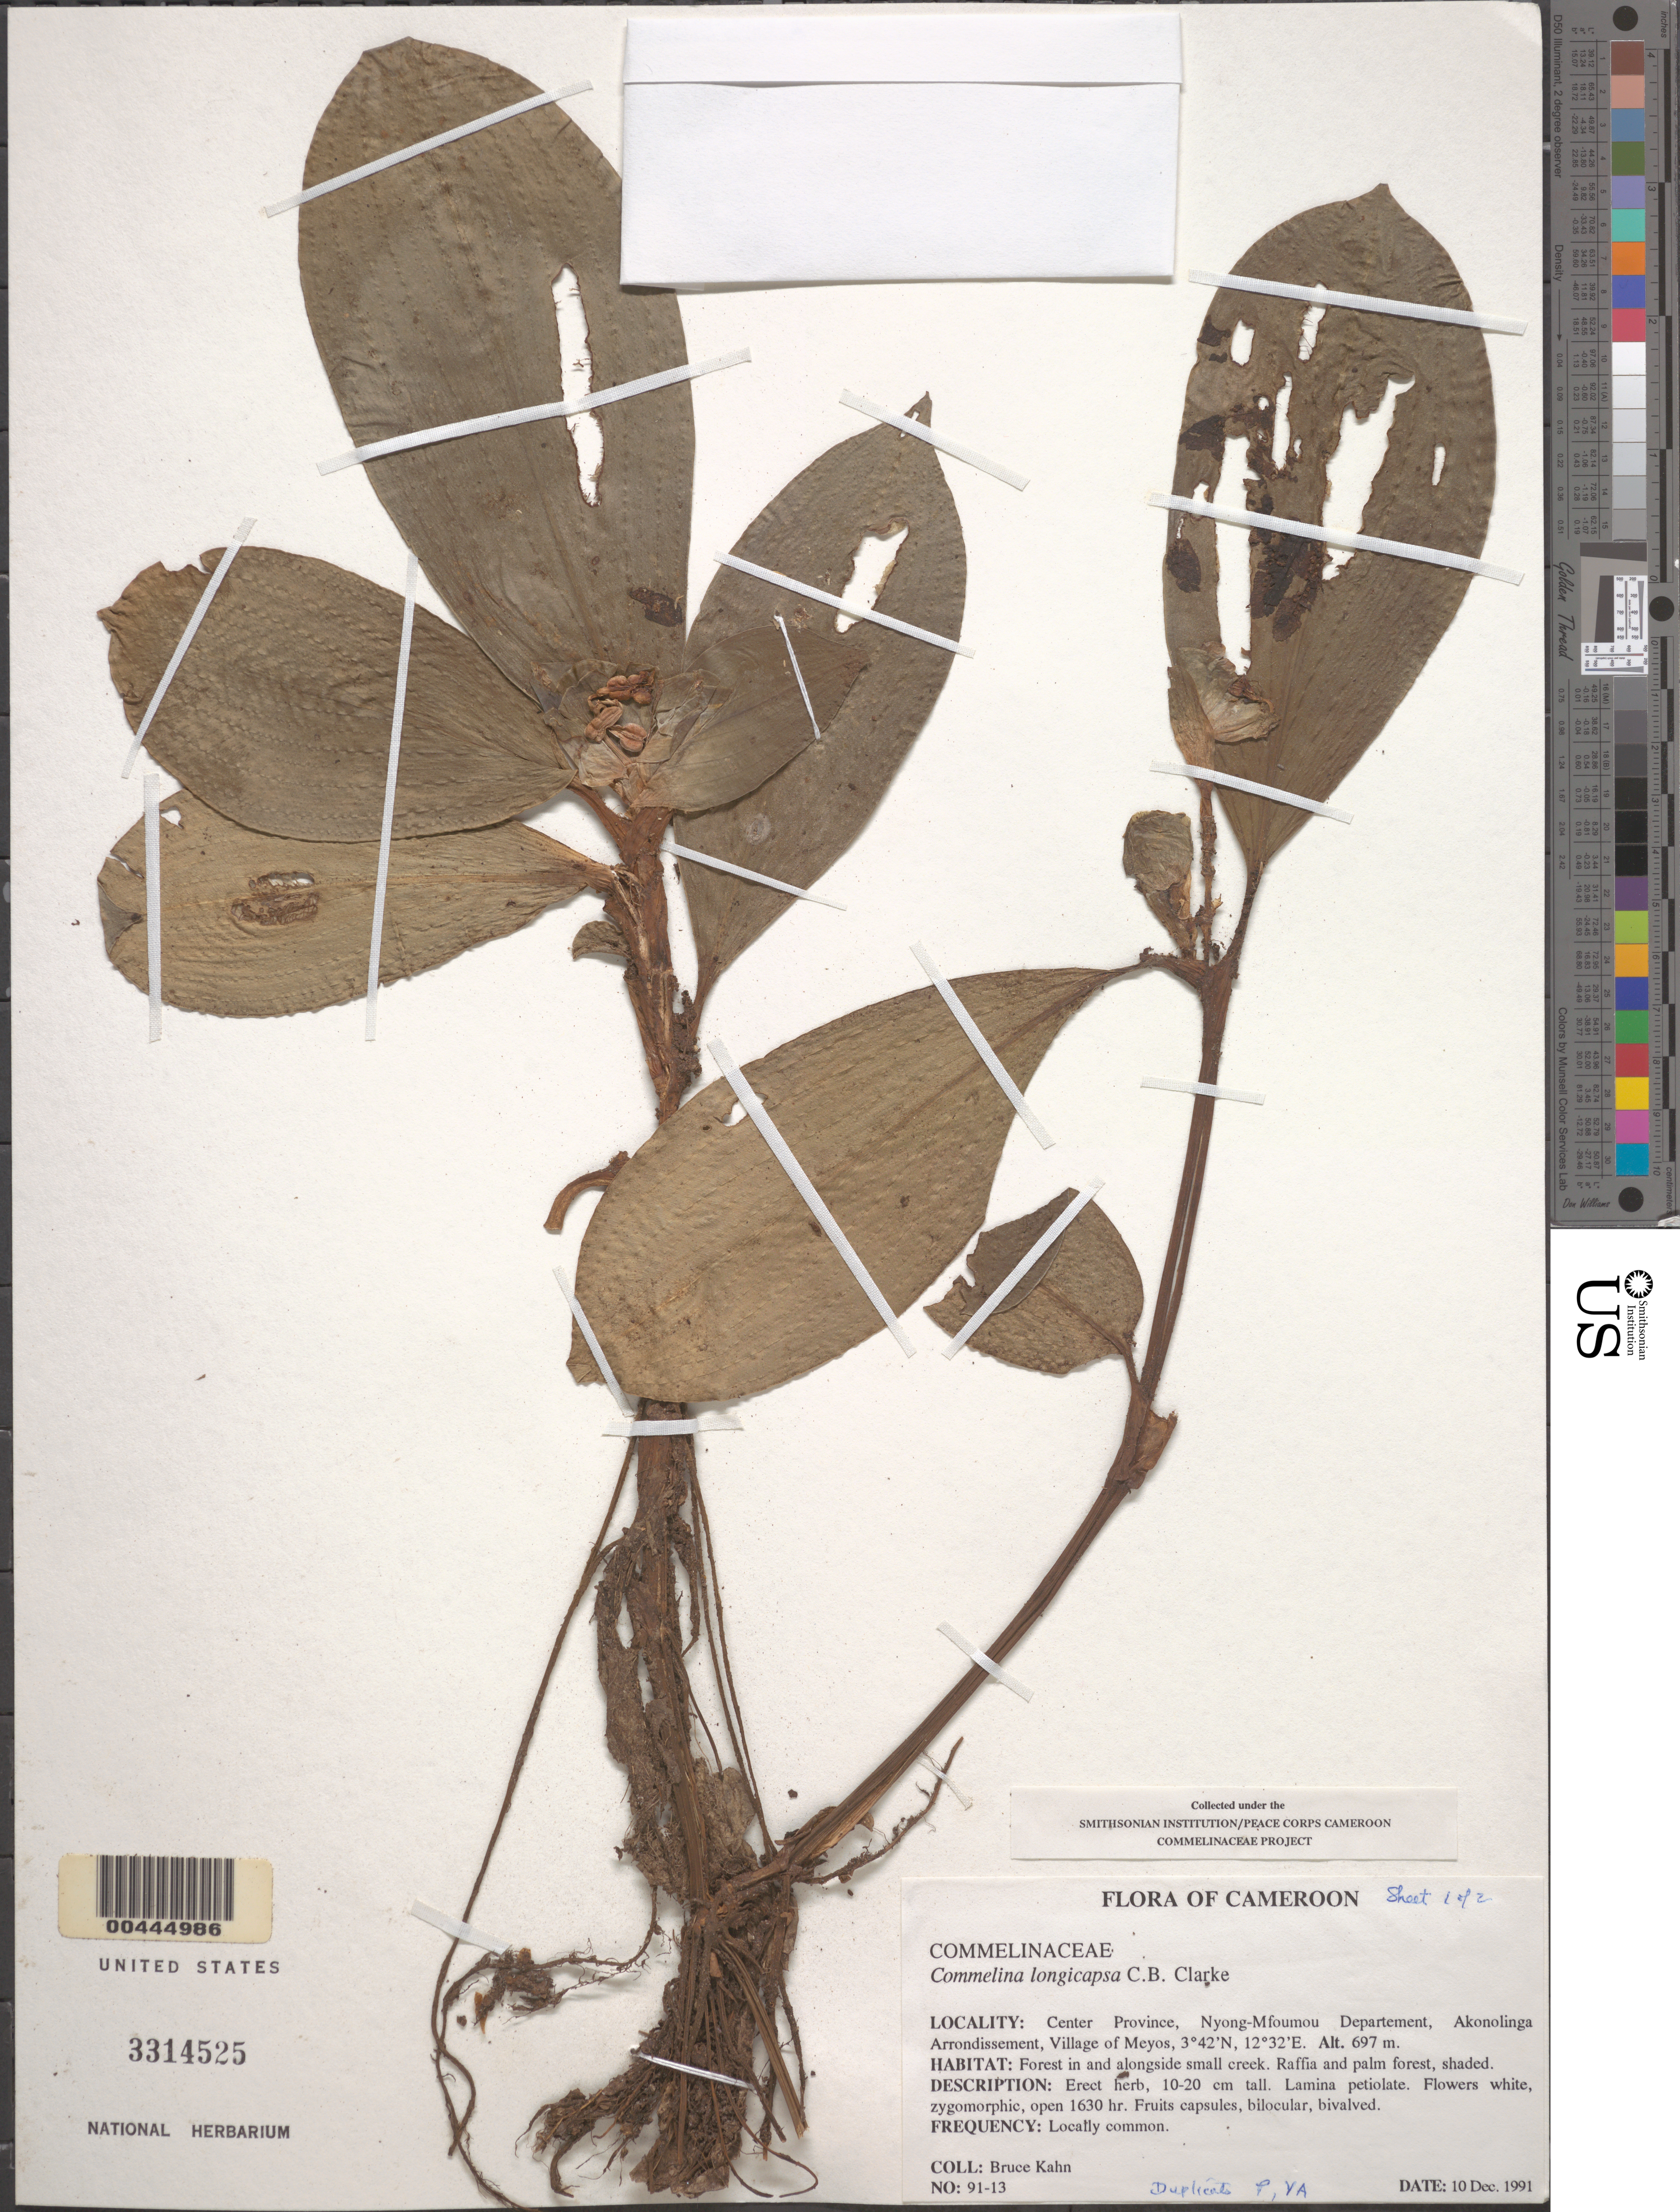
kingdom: Plantae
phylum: Tracheophyta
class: Liliopsida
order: Commelinales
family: Commelinaceae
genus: Commelina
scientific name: Commelina longicapsa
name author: C.B. Clarke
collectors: B. Kahn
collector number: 91-13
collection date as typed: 10 Dec 1991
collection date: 1991-12-10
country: Cameroon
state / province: Centre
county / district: Nyong-et-mfoumou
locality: Nyong-mfoumou dept., akonolinga arrondissement, meyos village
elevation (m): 697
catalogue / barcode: US 3314525